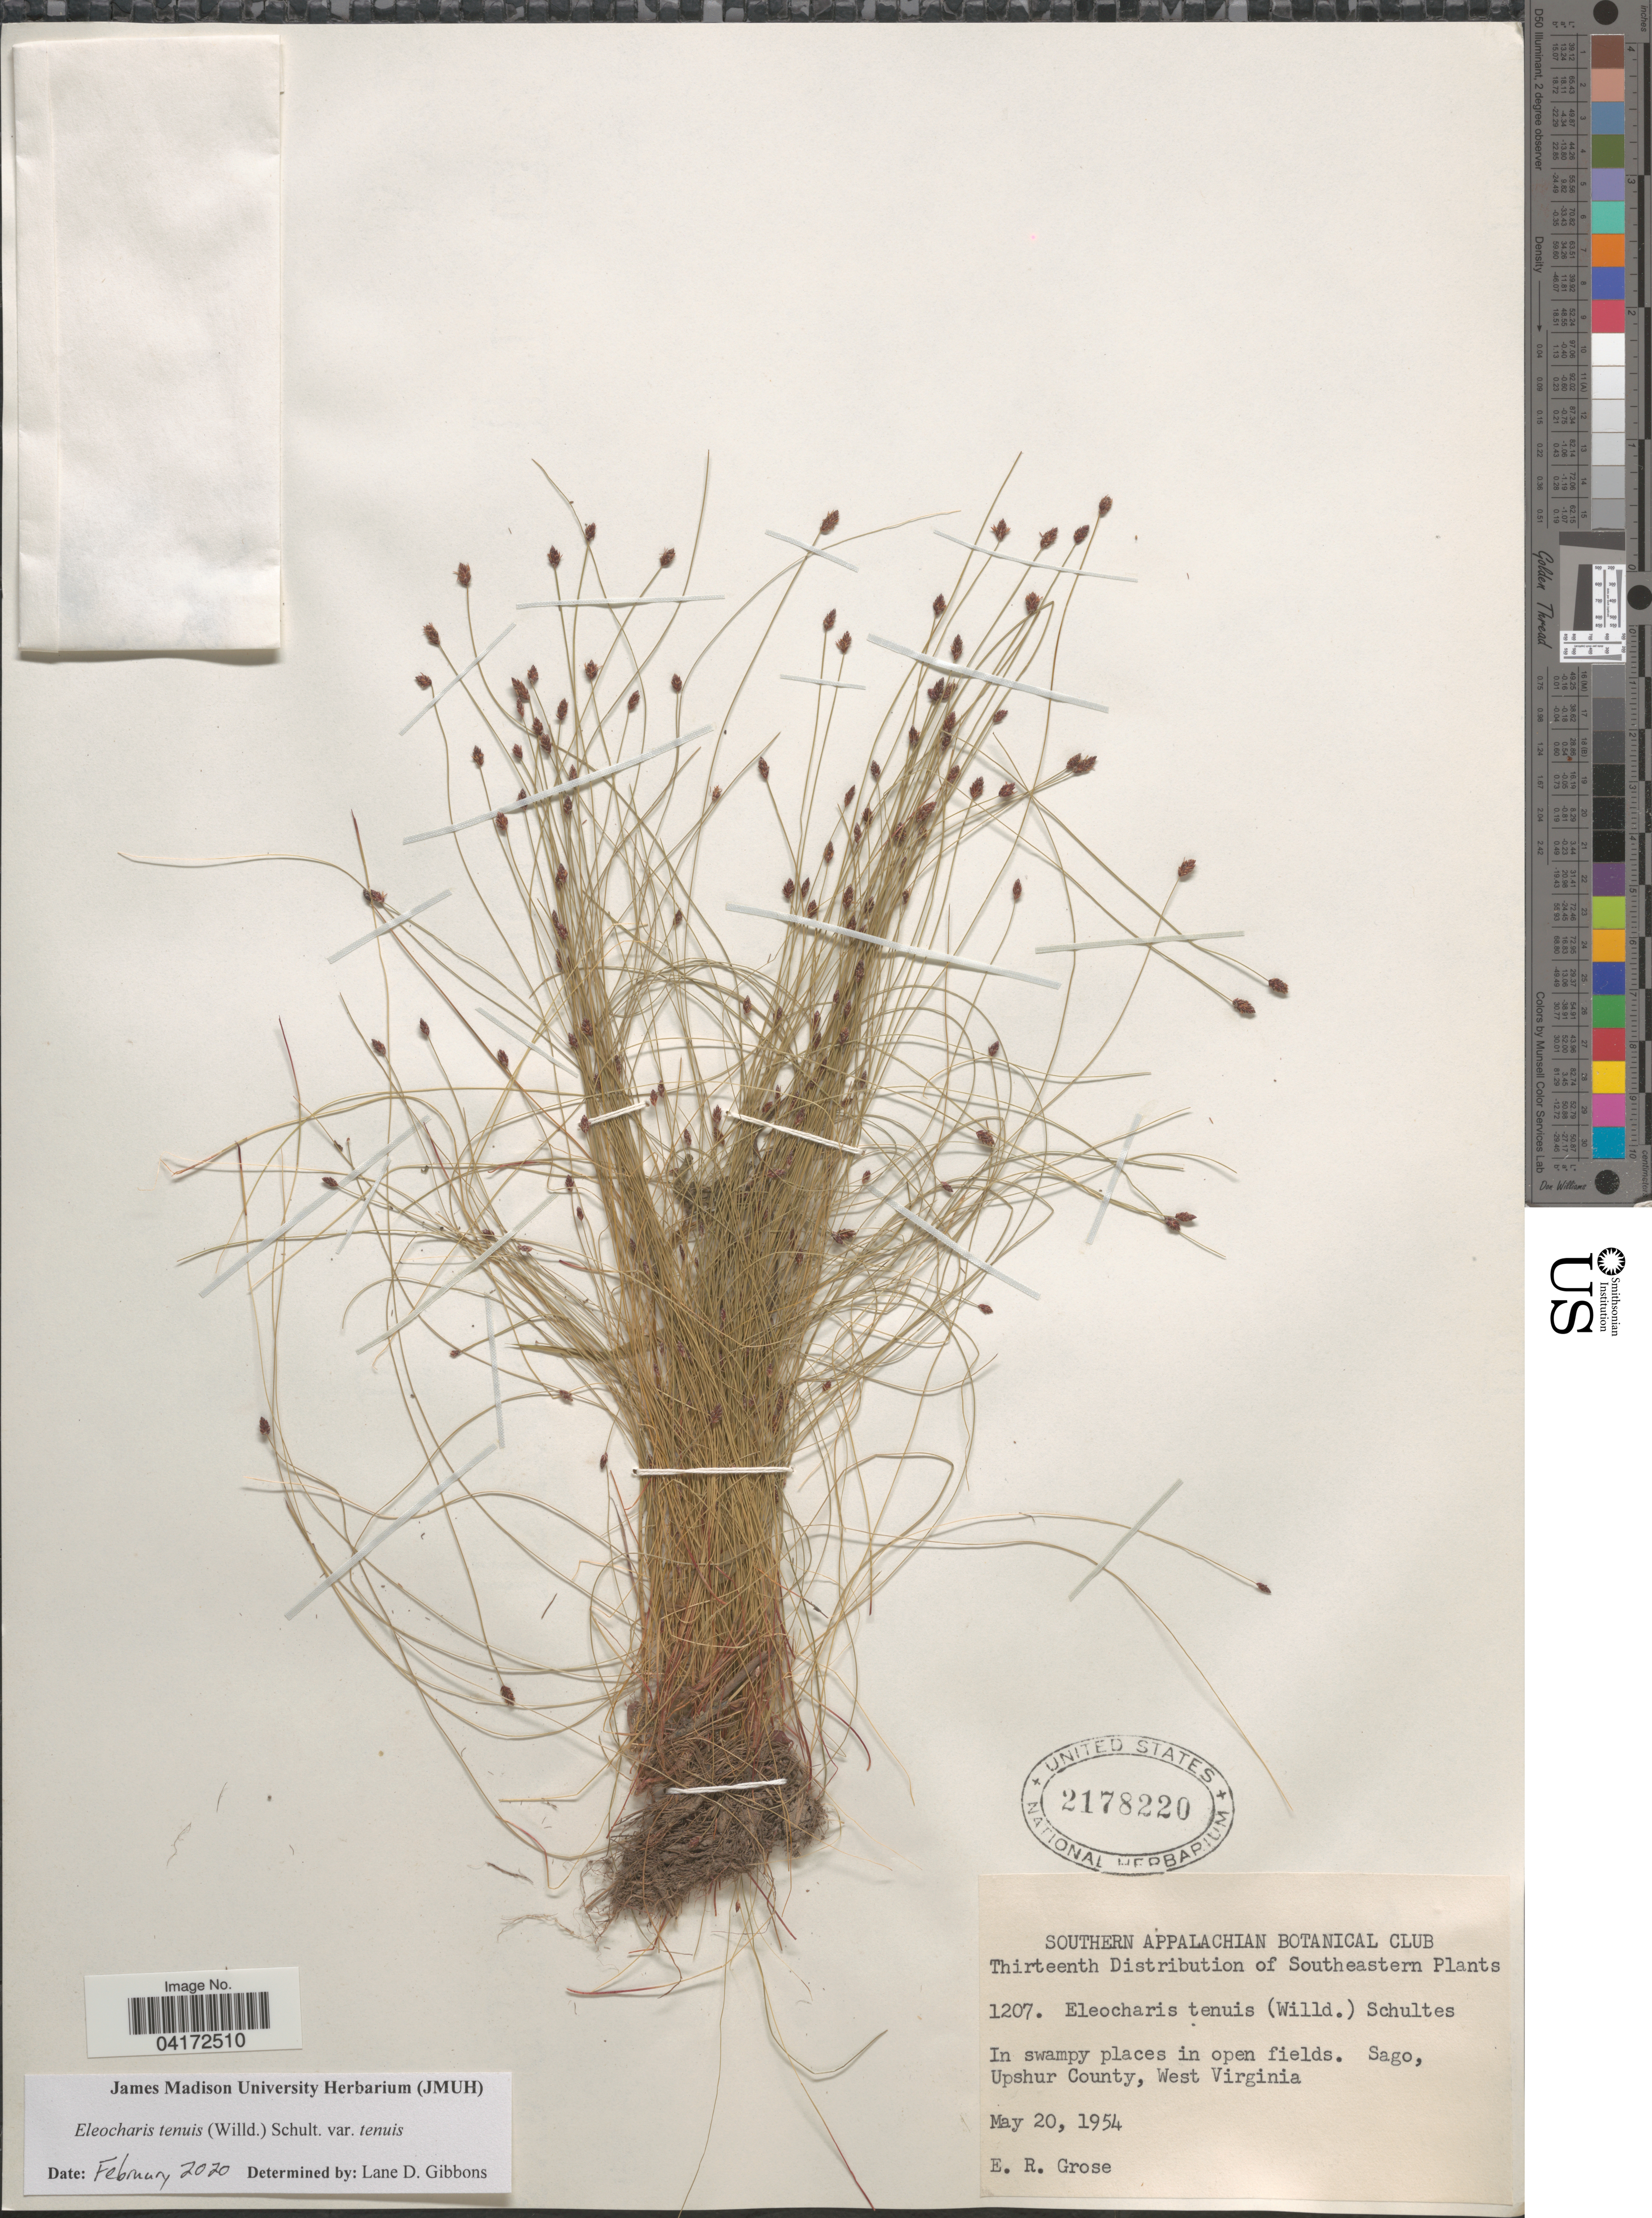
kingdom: Plantae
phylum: Tracheophyta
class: Liliopsida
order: Poales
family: Cyperaceae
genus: Eleocharis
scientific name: Eleocharis tenuis var. tenuis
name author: (Willd.) Schult.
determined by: Gibbons, Lane D.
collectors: E. Grose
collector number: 1207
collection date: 1954-05-20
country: United States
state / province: West Virginia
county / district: Upshur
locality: Sago, Upshur County.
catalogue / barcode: US 2178220